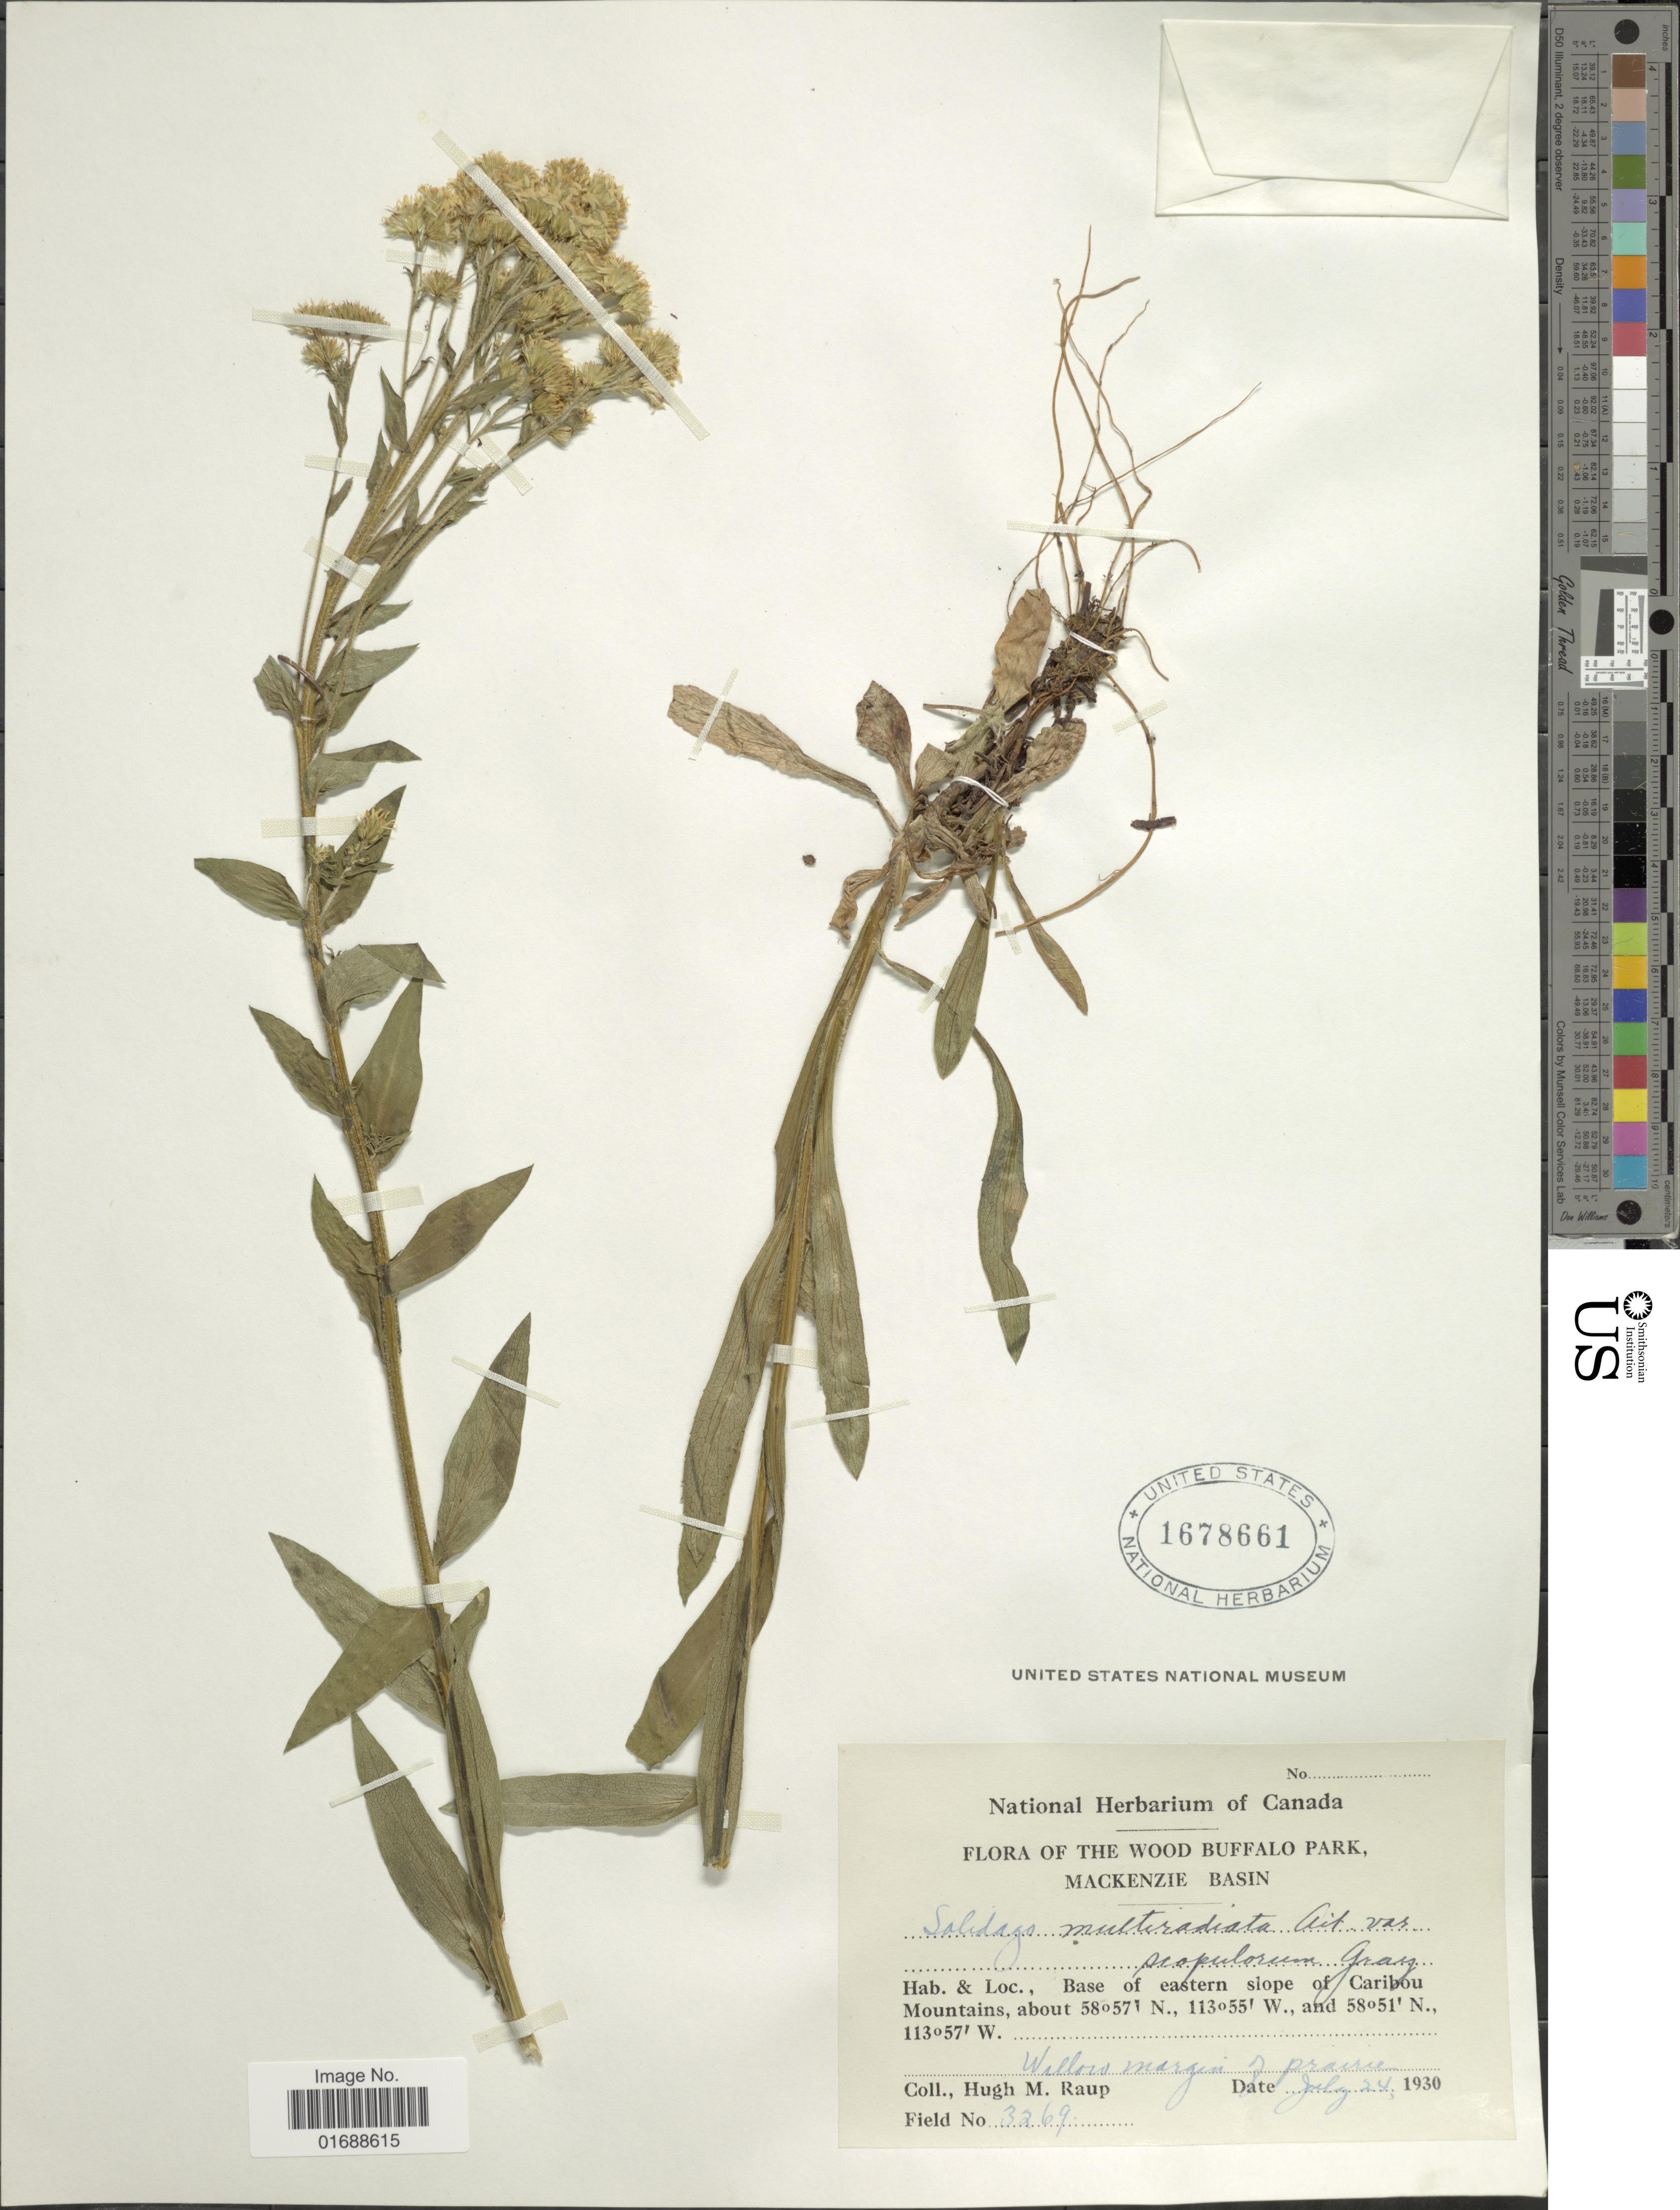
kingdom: Plantae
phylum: Tracheophyta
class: Magnoliopsida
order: Asterales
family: Asteraceae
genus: Solidago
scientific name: Solidago multiradiata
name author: Aiton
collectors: H. Raup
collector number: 3269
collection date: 1930-07-24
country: Canada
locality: The Wood Buffalo Park, Mackenzie Basin, Base of eastern slope of Caribou Mountains, Willows margin of prairie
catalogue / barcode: US 1678661